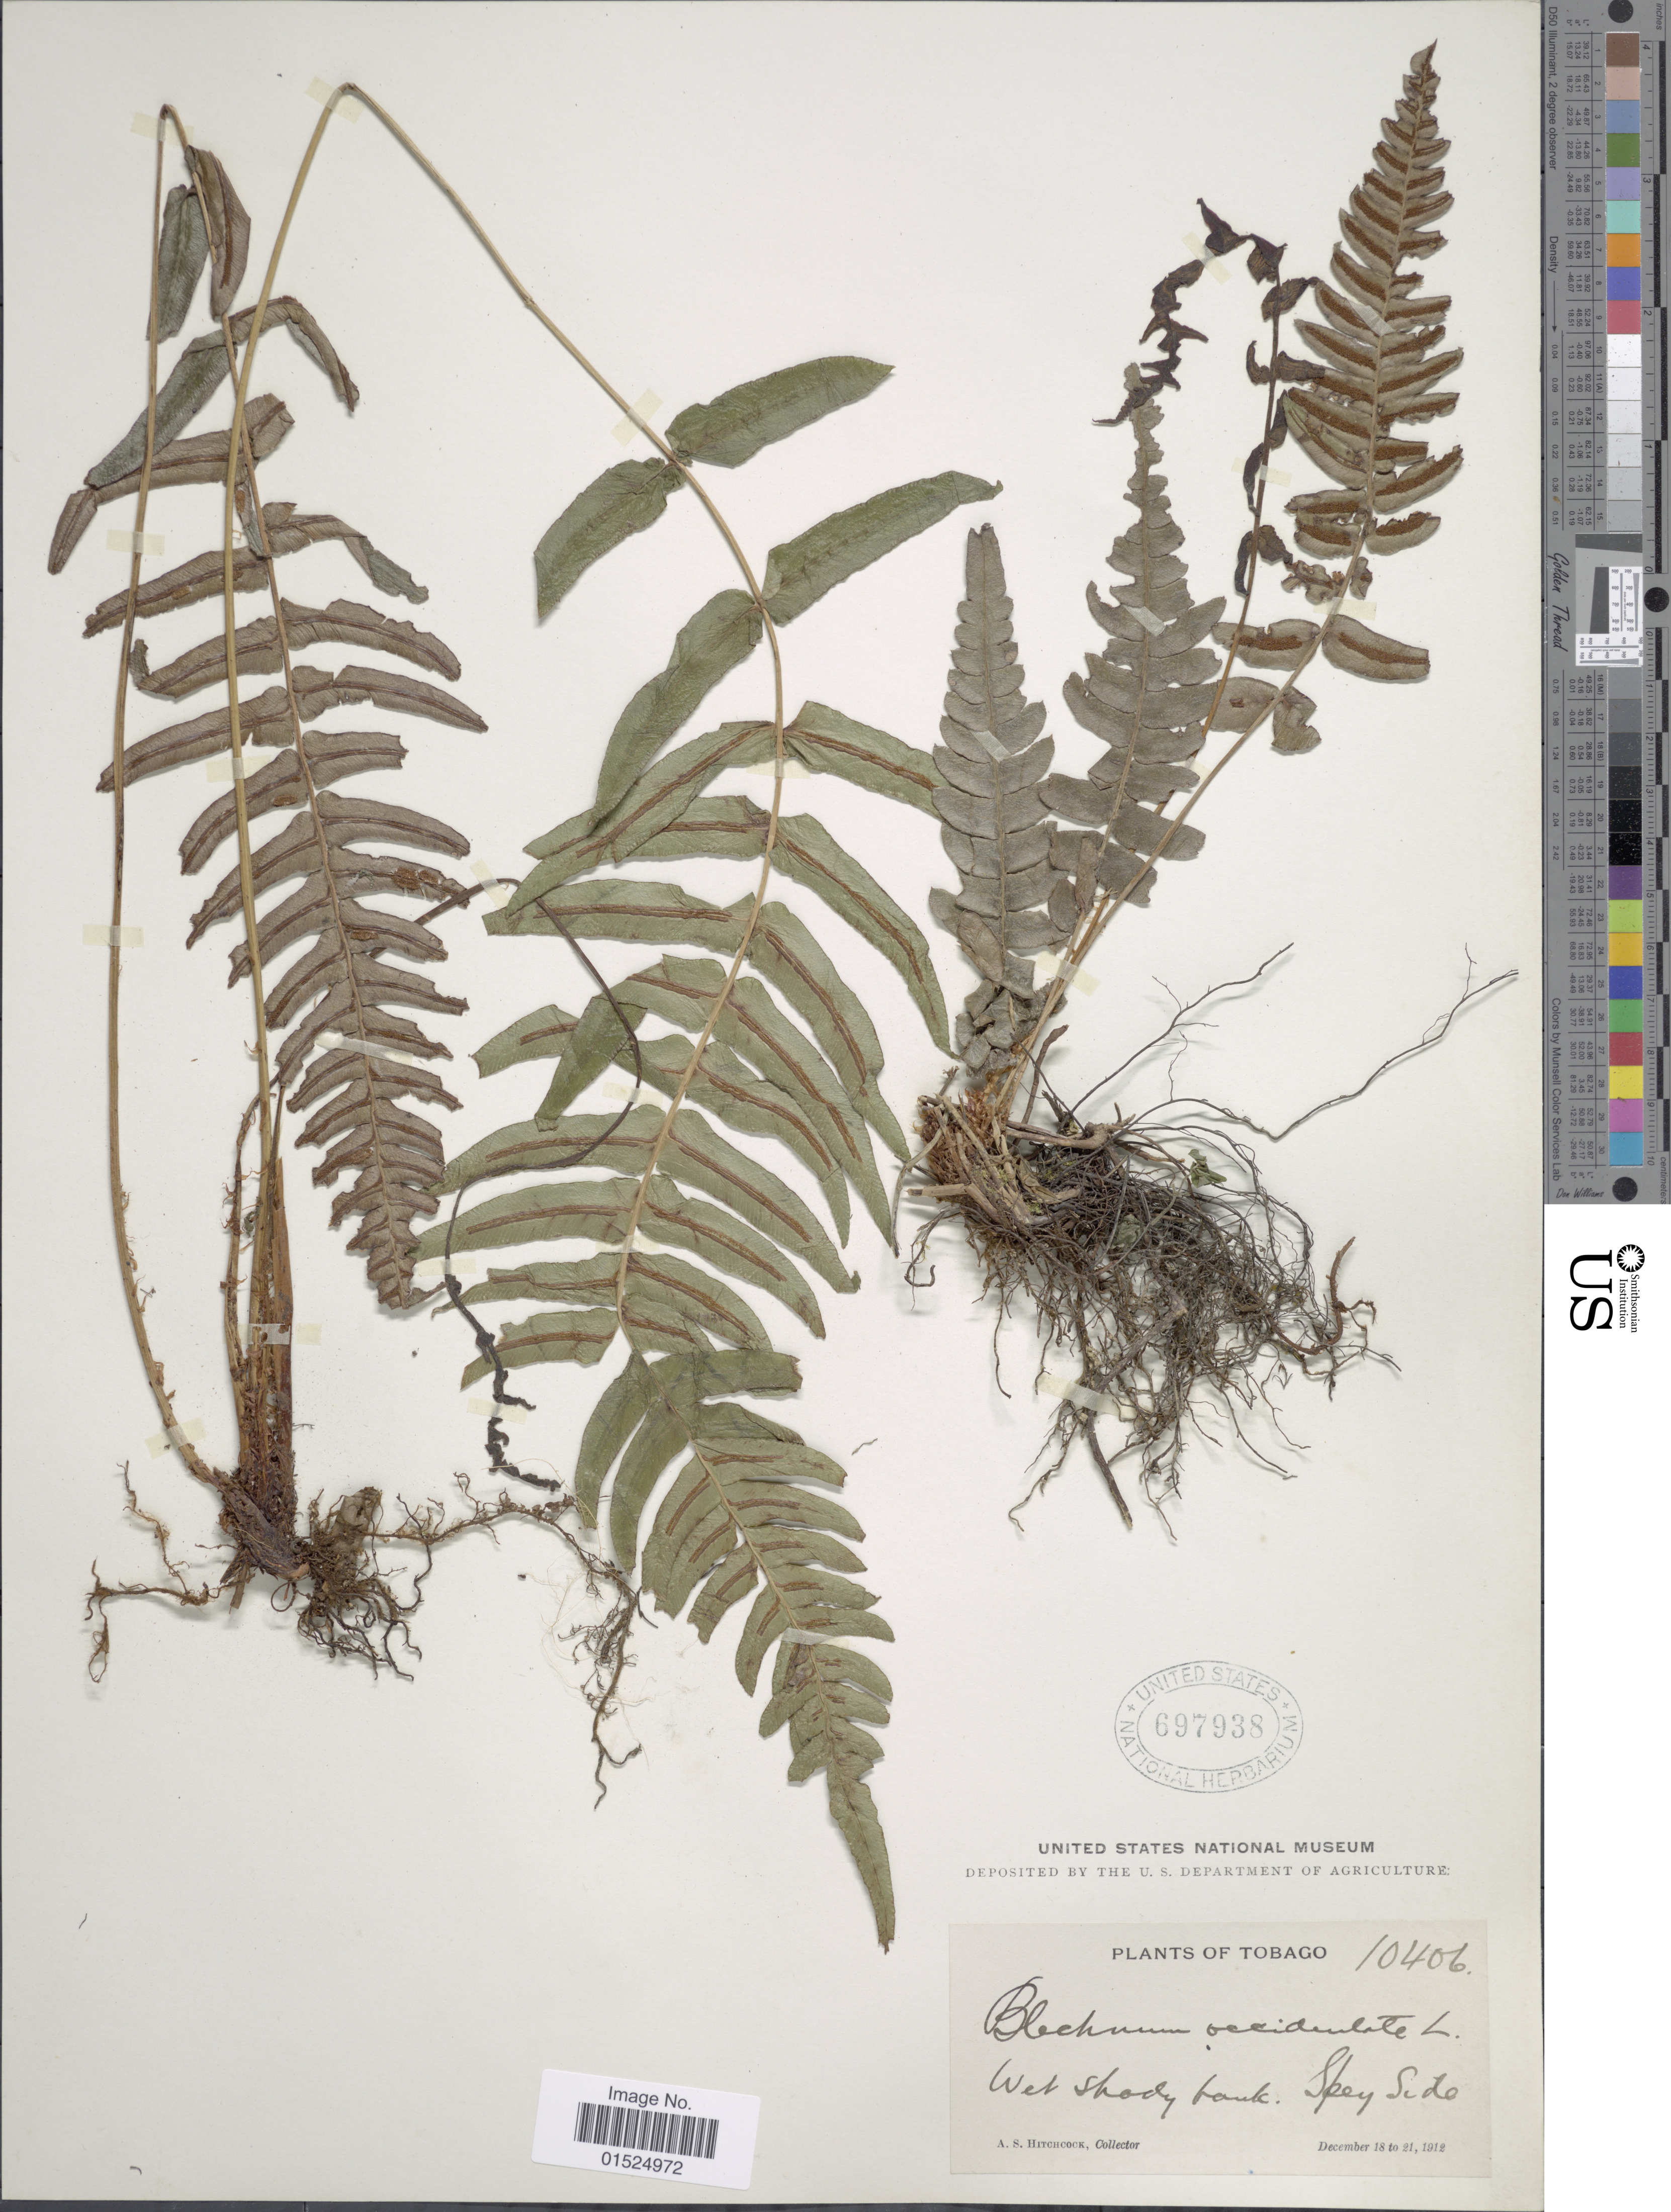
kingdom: Plantae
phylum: Tracheophyta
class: Polypodiopsida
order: Polypodiales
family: Blechnaceae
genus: Blechnum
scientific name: Blechnum occidentale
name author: L.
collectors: A. S. Hitchcock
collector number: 10406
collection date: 1912-12-18/1912-12-21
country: Trinidad and Tobago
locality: Tobago, Wet shady bank, Spey Side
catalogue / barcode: US 697938